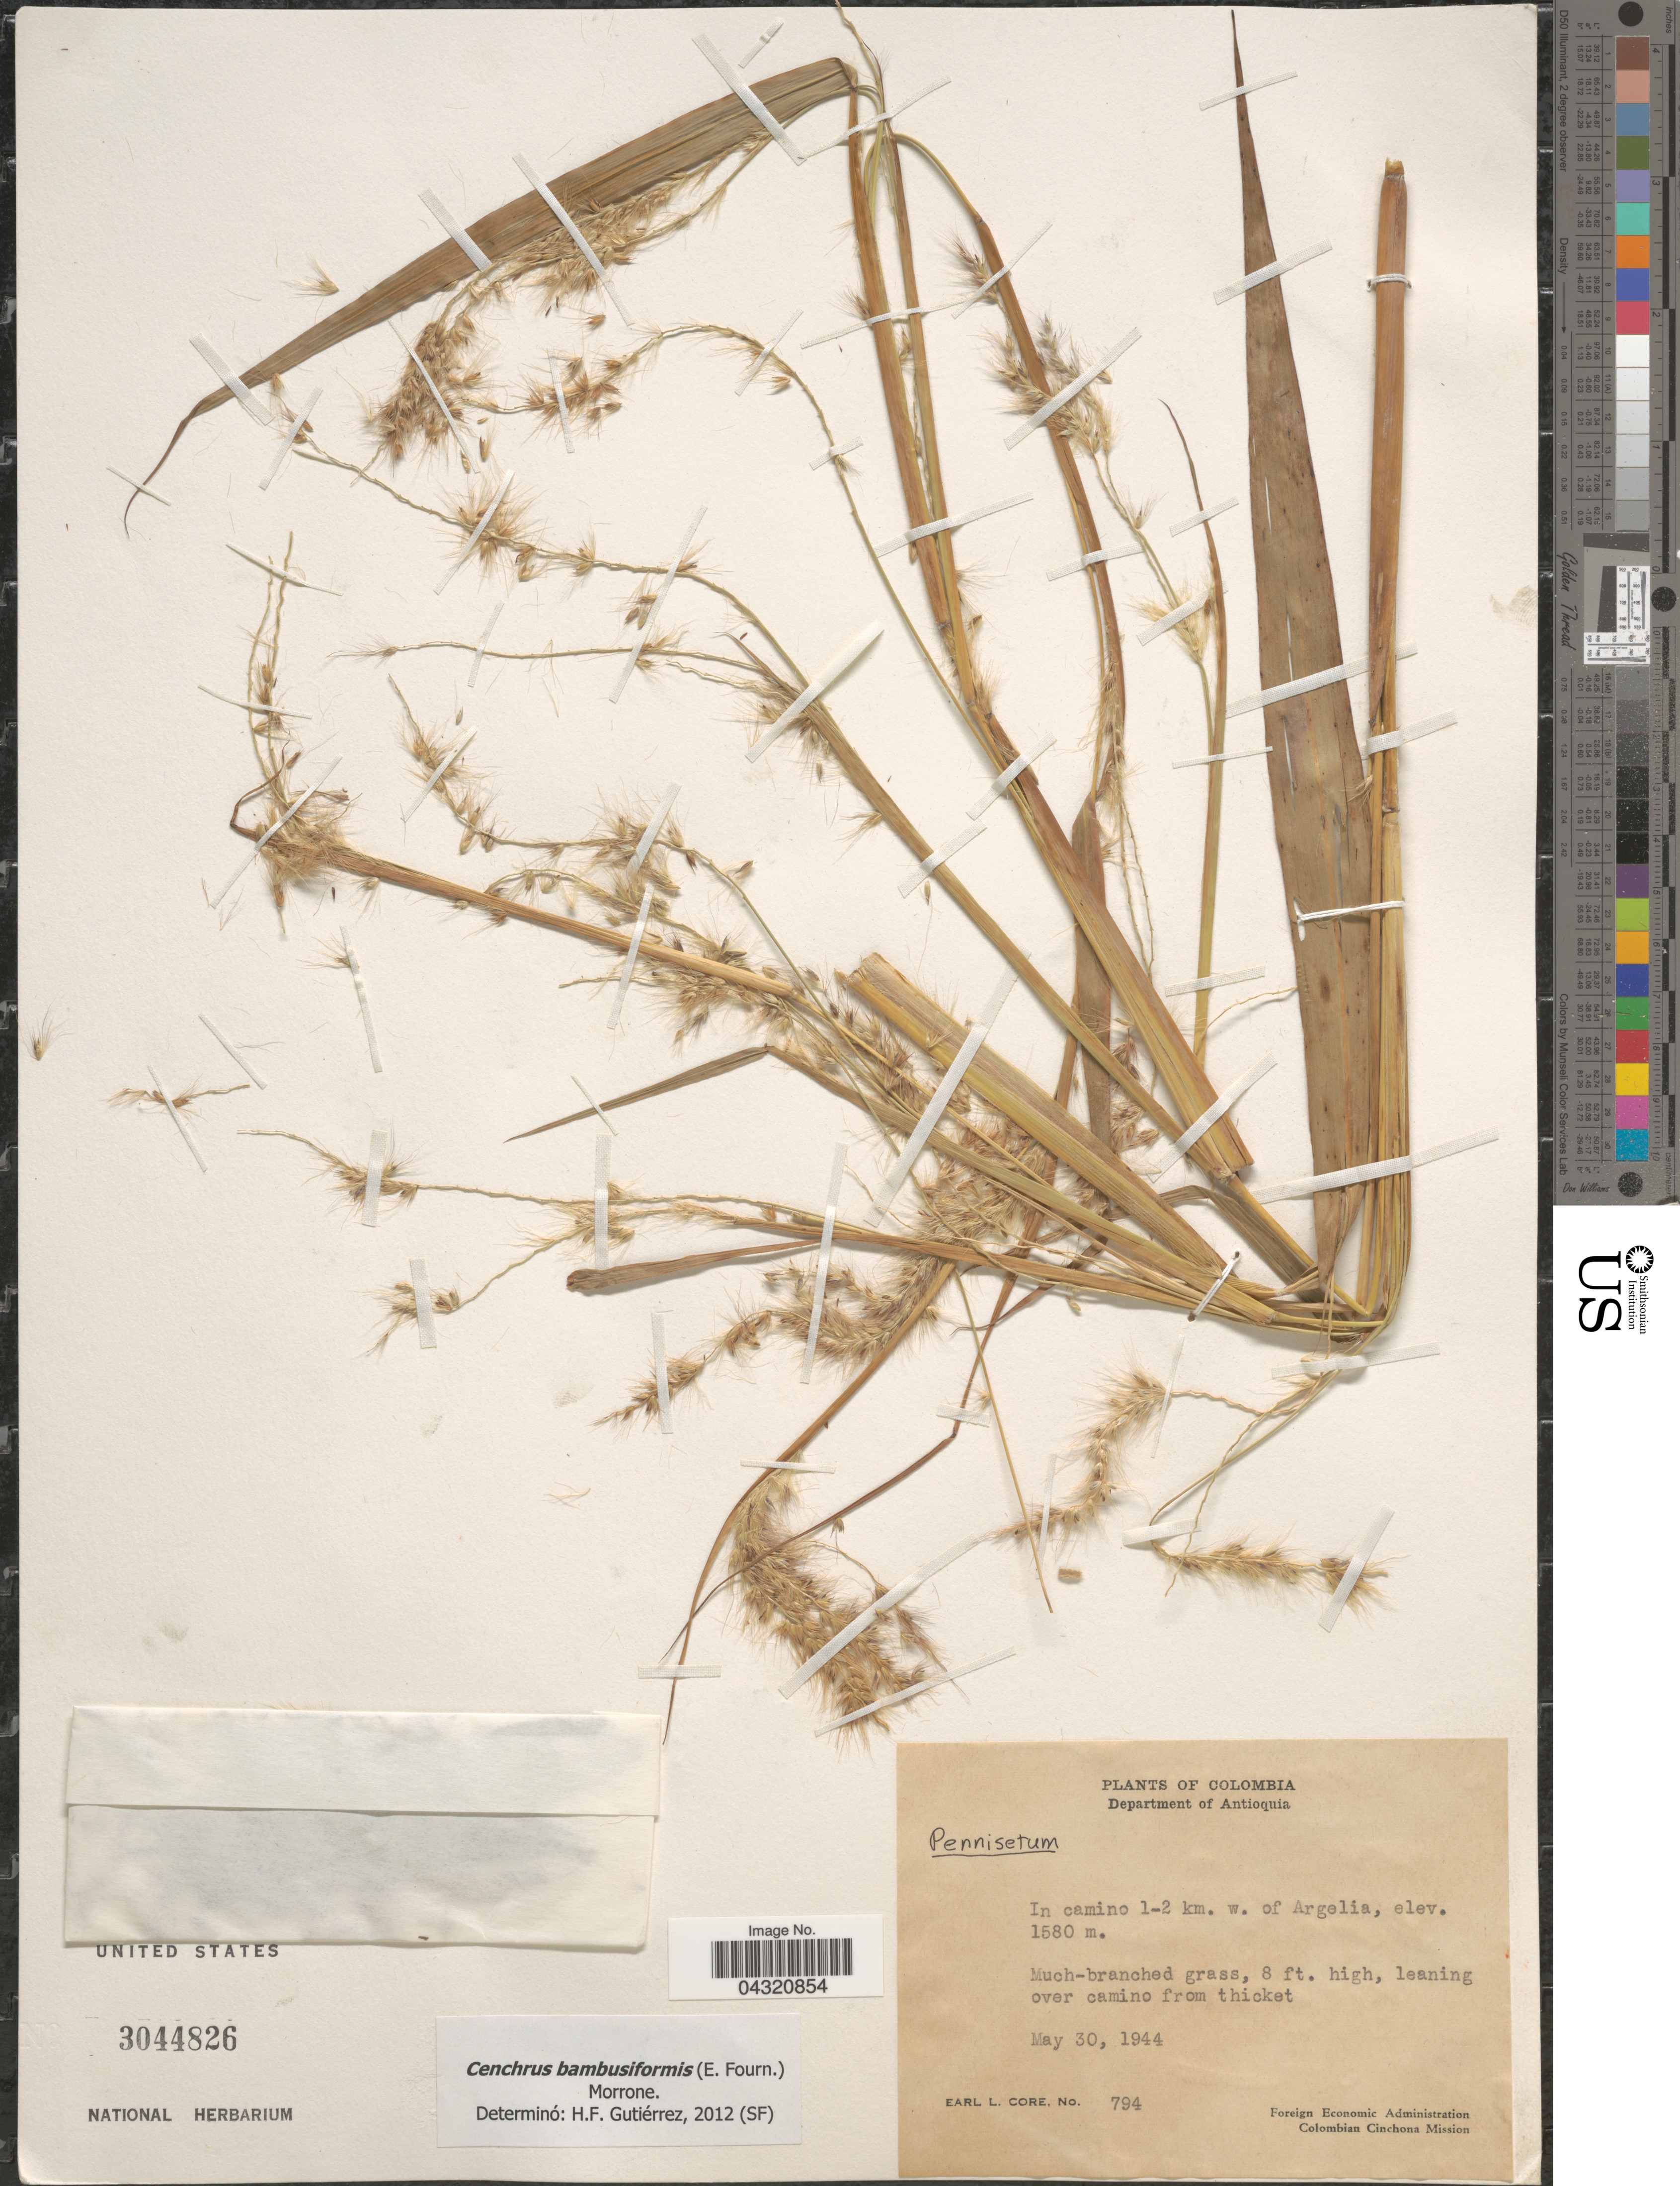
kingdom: Plantae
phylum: Tracheophyta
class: Liliopsida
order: Poales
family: Poaceae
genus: Cenchrus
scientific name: Cenchrus bambusiformis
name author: (E. Fourn.) Morrone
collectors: E. L. Core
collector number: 794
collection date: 1944-05-30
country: Colombia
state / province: Antioquia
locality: Department of Antioquia. In camino 1-2 km. w. of Argelia. Foreign Economic Administration Colombian Cinchona Mission.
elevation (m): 1580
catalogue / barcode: US 3044826